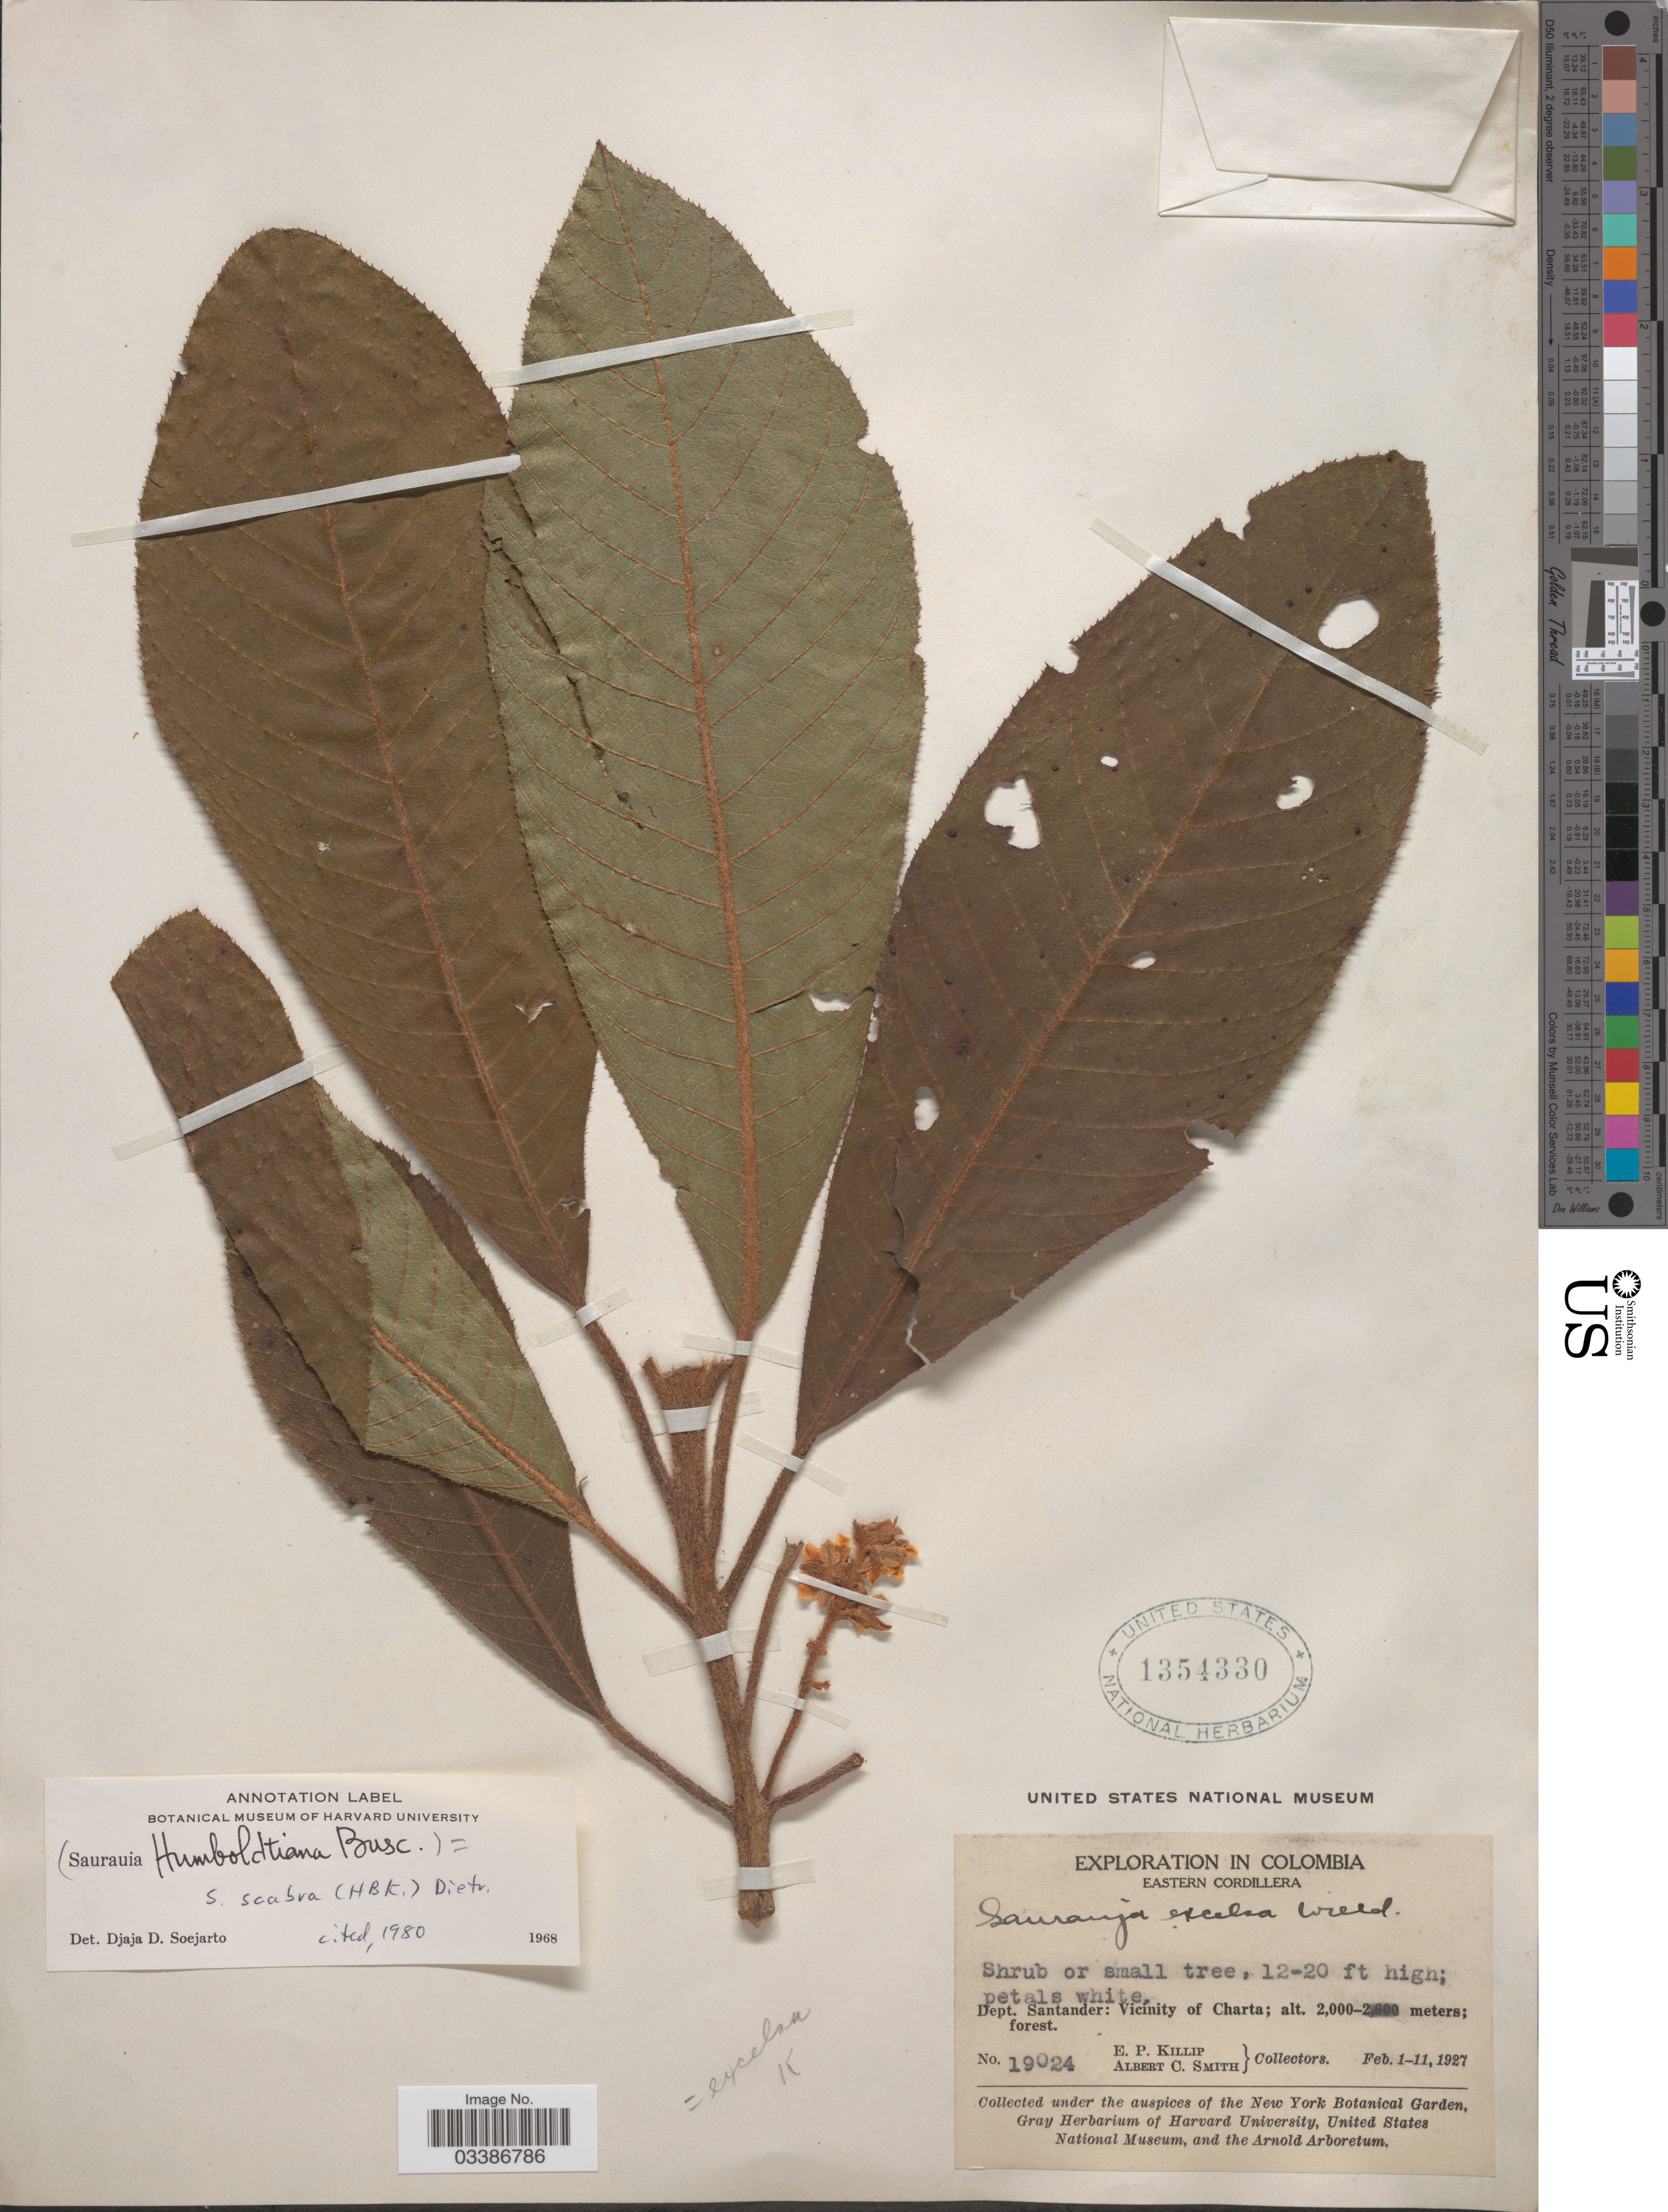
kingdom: Plantae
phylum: Tracheophyta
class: Magnoliopsida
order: Ericales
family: Actinidiaceae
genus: Saurauia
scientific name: Saurauia scabra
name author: (Kunth) D. Dietr.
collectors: E. P. Killip & A. C. Smith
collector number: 19024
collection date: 1927-02-01/1927-02-11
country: Colombia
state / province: Santander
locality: Eastern Cordillera. Dept. Santander: Vicinity of Charta.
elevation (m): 2000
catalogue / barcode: US 1354330